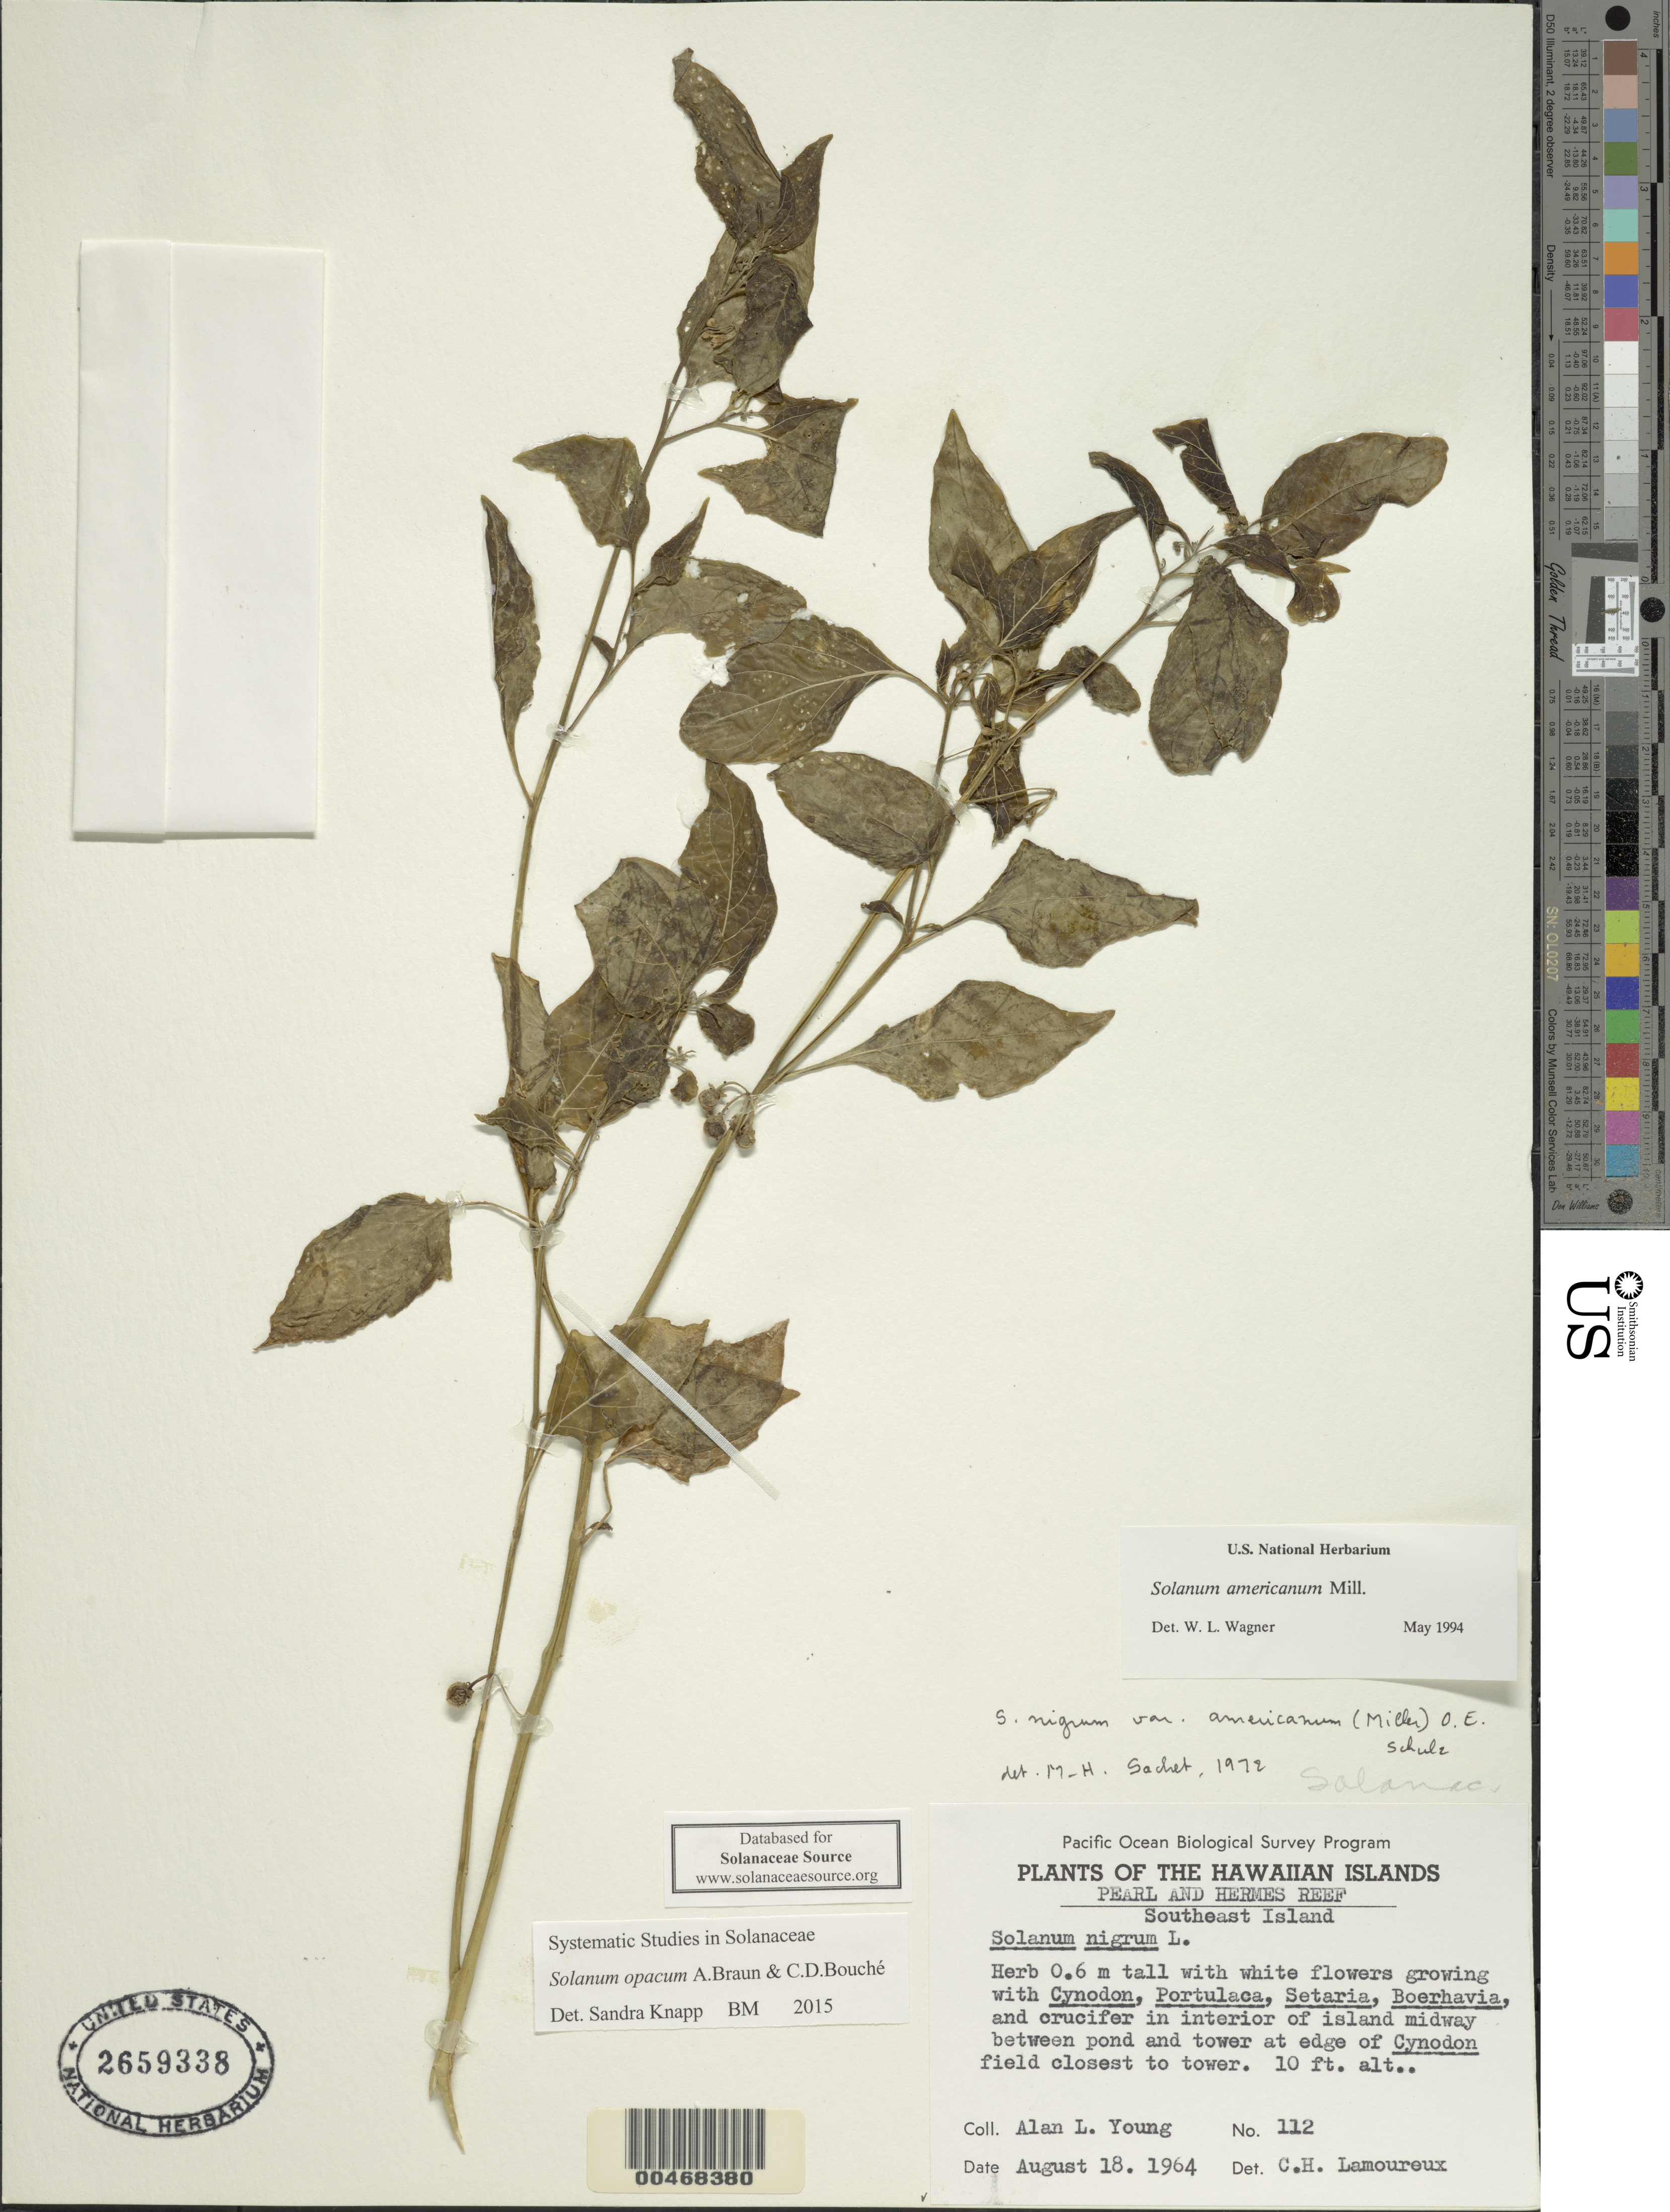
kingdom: Plantae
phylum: Tracheophyta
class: Magnoliopsida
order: Solanales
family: Solanaceae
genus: Solanum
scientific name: Solanum opacum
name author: A. Braun & C.D. Bouché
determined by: Knapp, S. D.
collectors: A. Young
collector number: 112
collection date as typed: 18 Aug 1964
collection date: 1964-08-18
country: United States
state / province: Hawaii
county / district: Honolulu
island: Pearl and Hermes Atoll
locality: Southeast Islet, midway between pond and tower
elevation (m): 3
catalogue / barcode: US 2659338